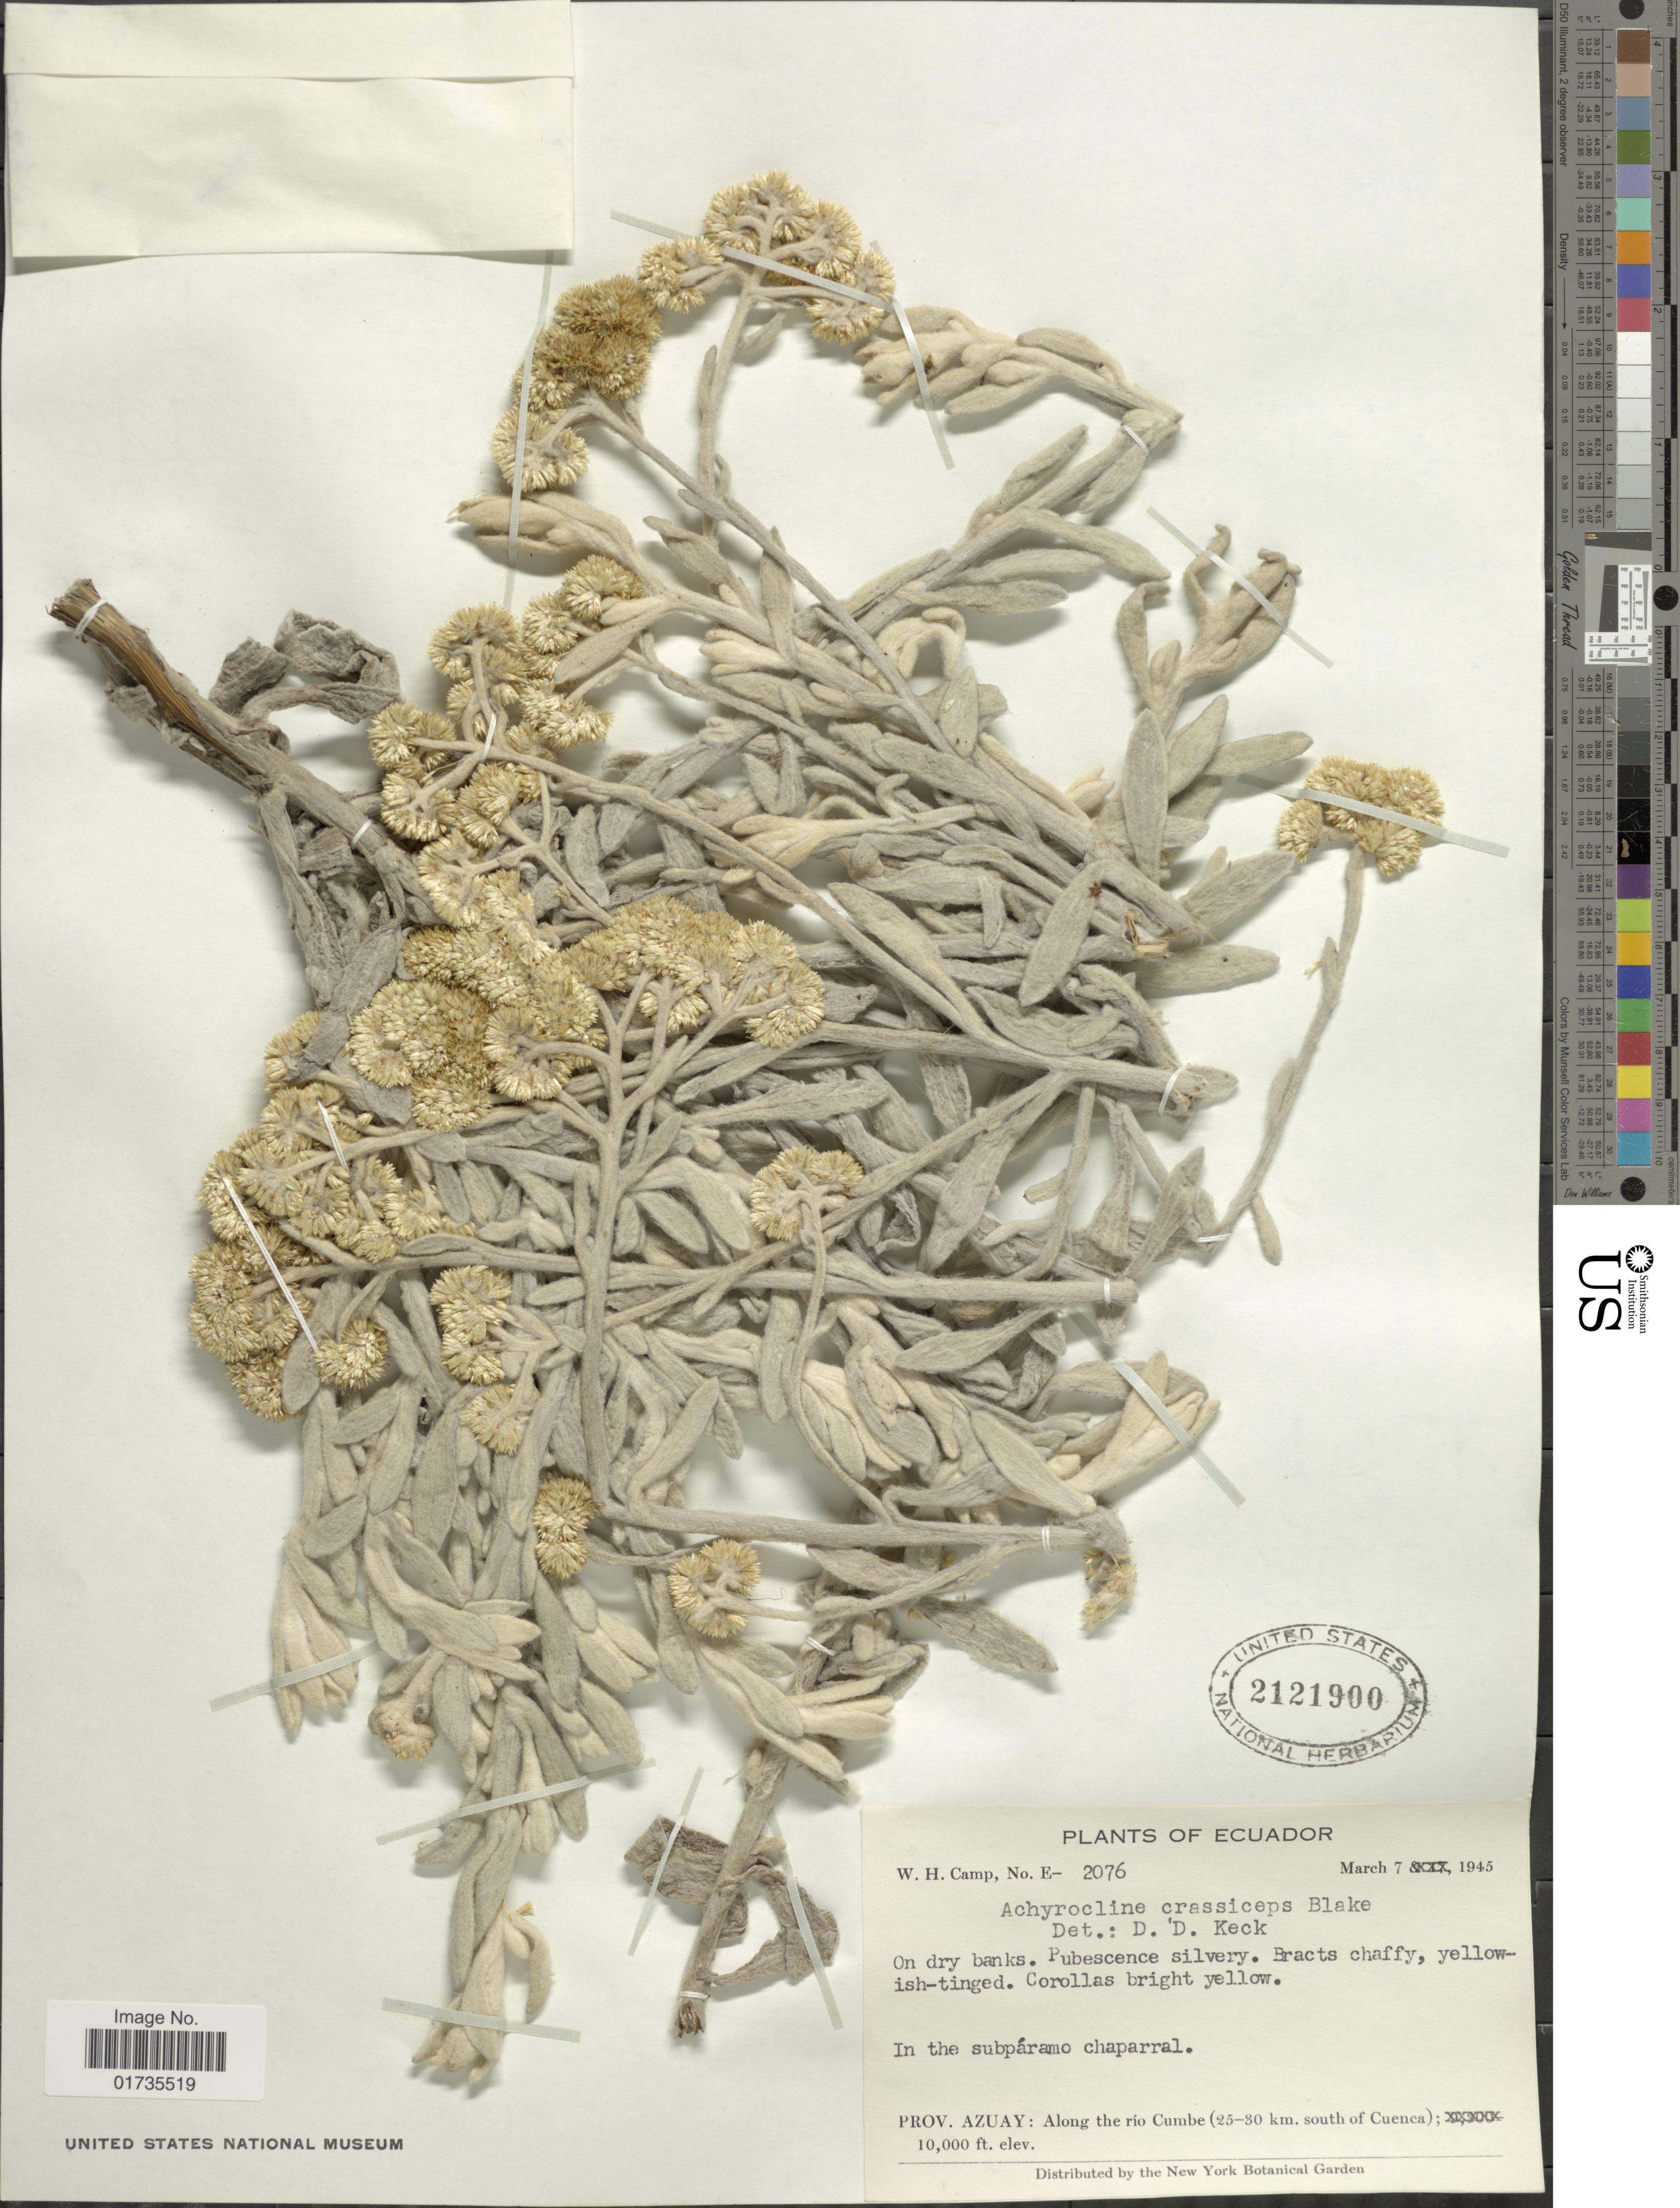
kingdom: Plantae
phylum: Tracheophyta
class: Magnoliopsida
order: Asterales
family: Asteraceae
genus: Achyrocline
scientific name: Achyrocline candicans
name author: (Kunth) DC.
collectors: W. H. Camp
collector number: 2076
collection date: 1945-03-07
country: Ecuador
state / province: Azuay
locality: Prov. Azuay; Along the rio Cumbe (25-30 km. south of Cuenca)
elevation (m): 3048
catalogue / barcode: US 2121900